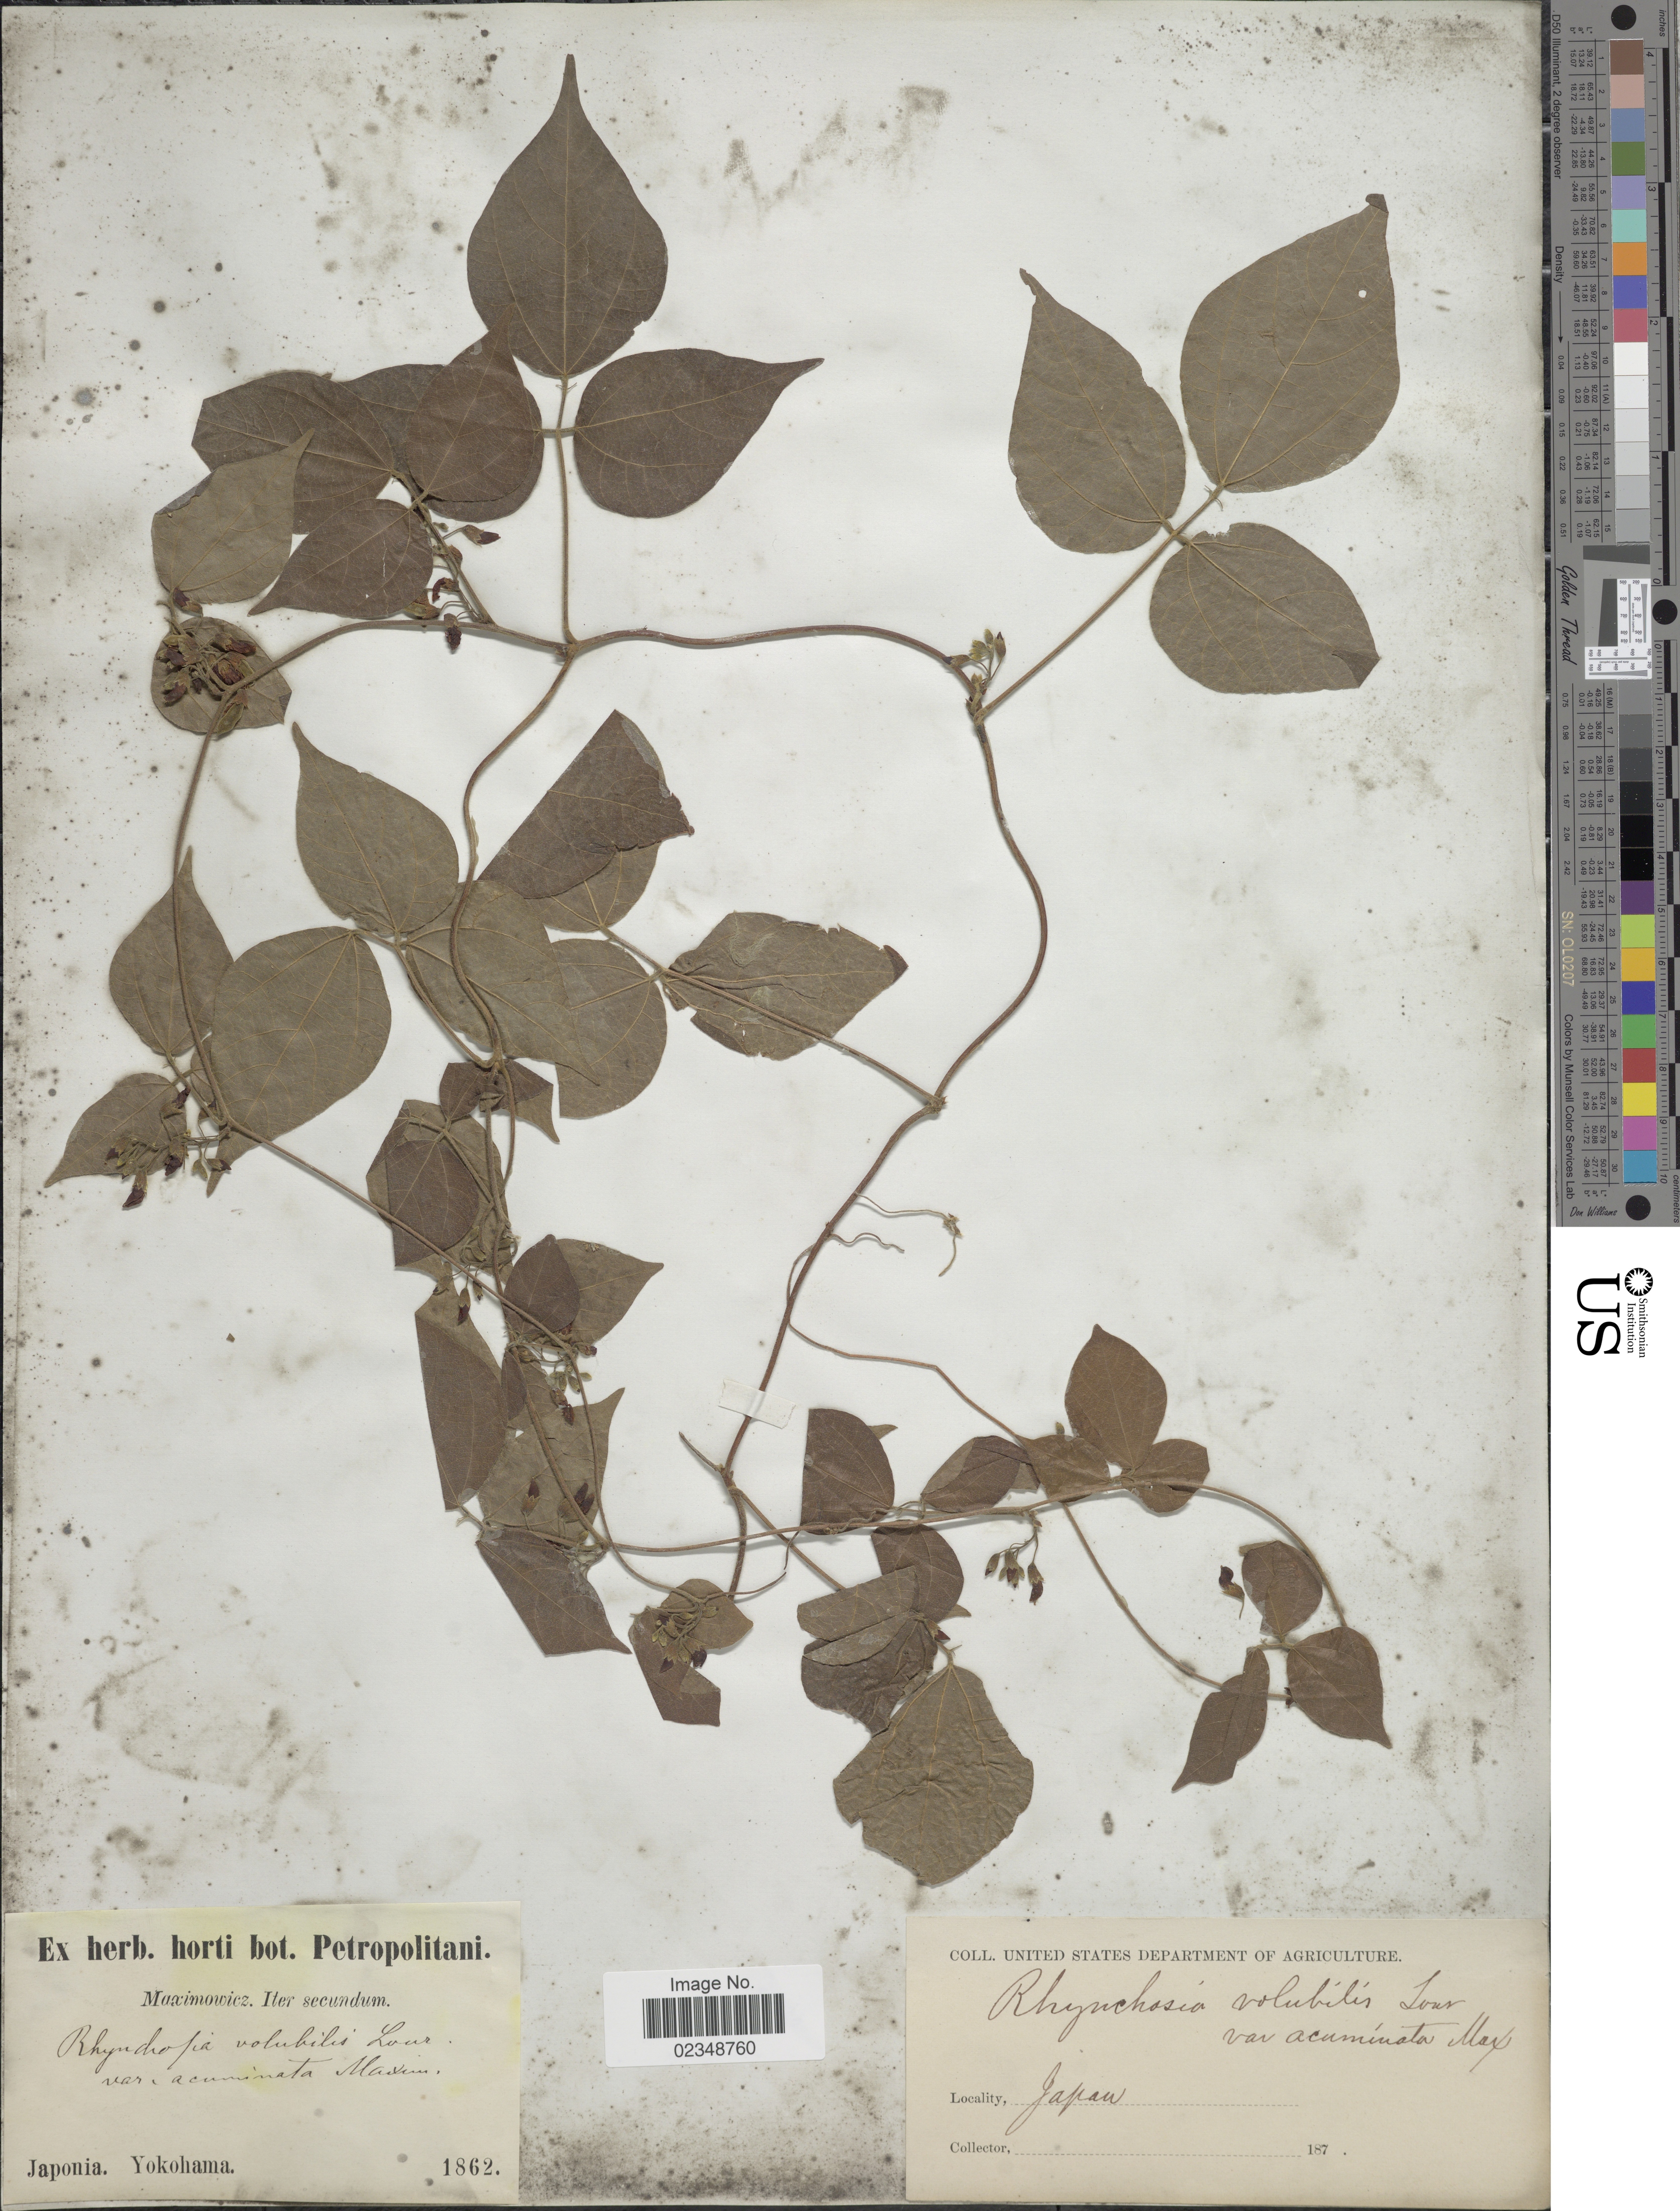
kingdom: Plantae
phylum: Tracheophyta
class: Magnoliopsida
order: Fabales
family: Fabaceae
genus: Rhynchosia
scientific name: Rhynchosia volubilis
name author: (Michx.) Wood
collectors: Maximowicz, --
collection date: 1862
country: Japan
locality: Japonia. Yokohama